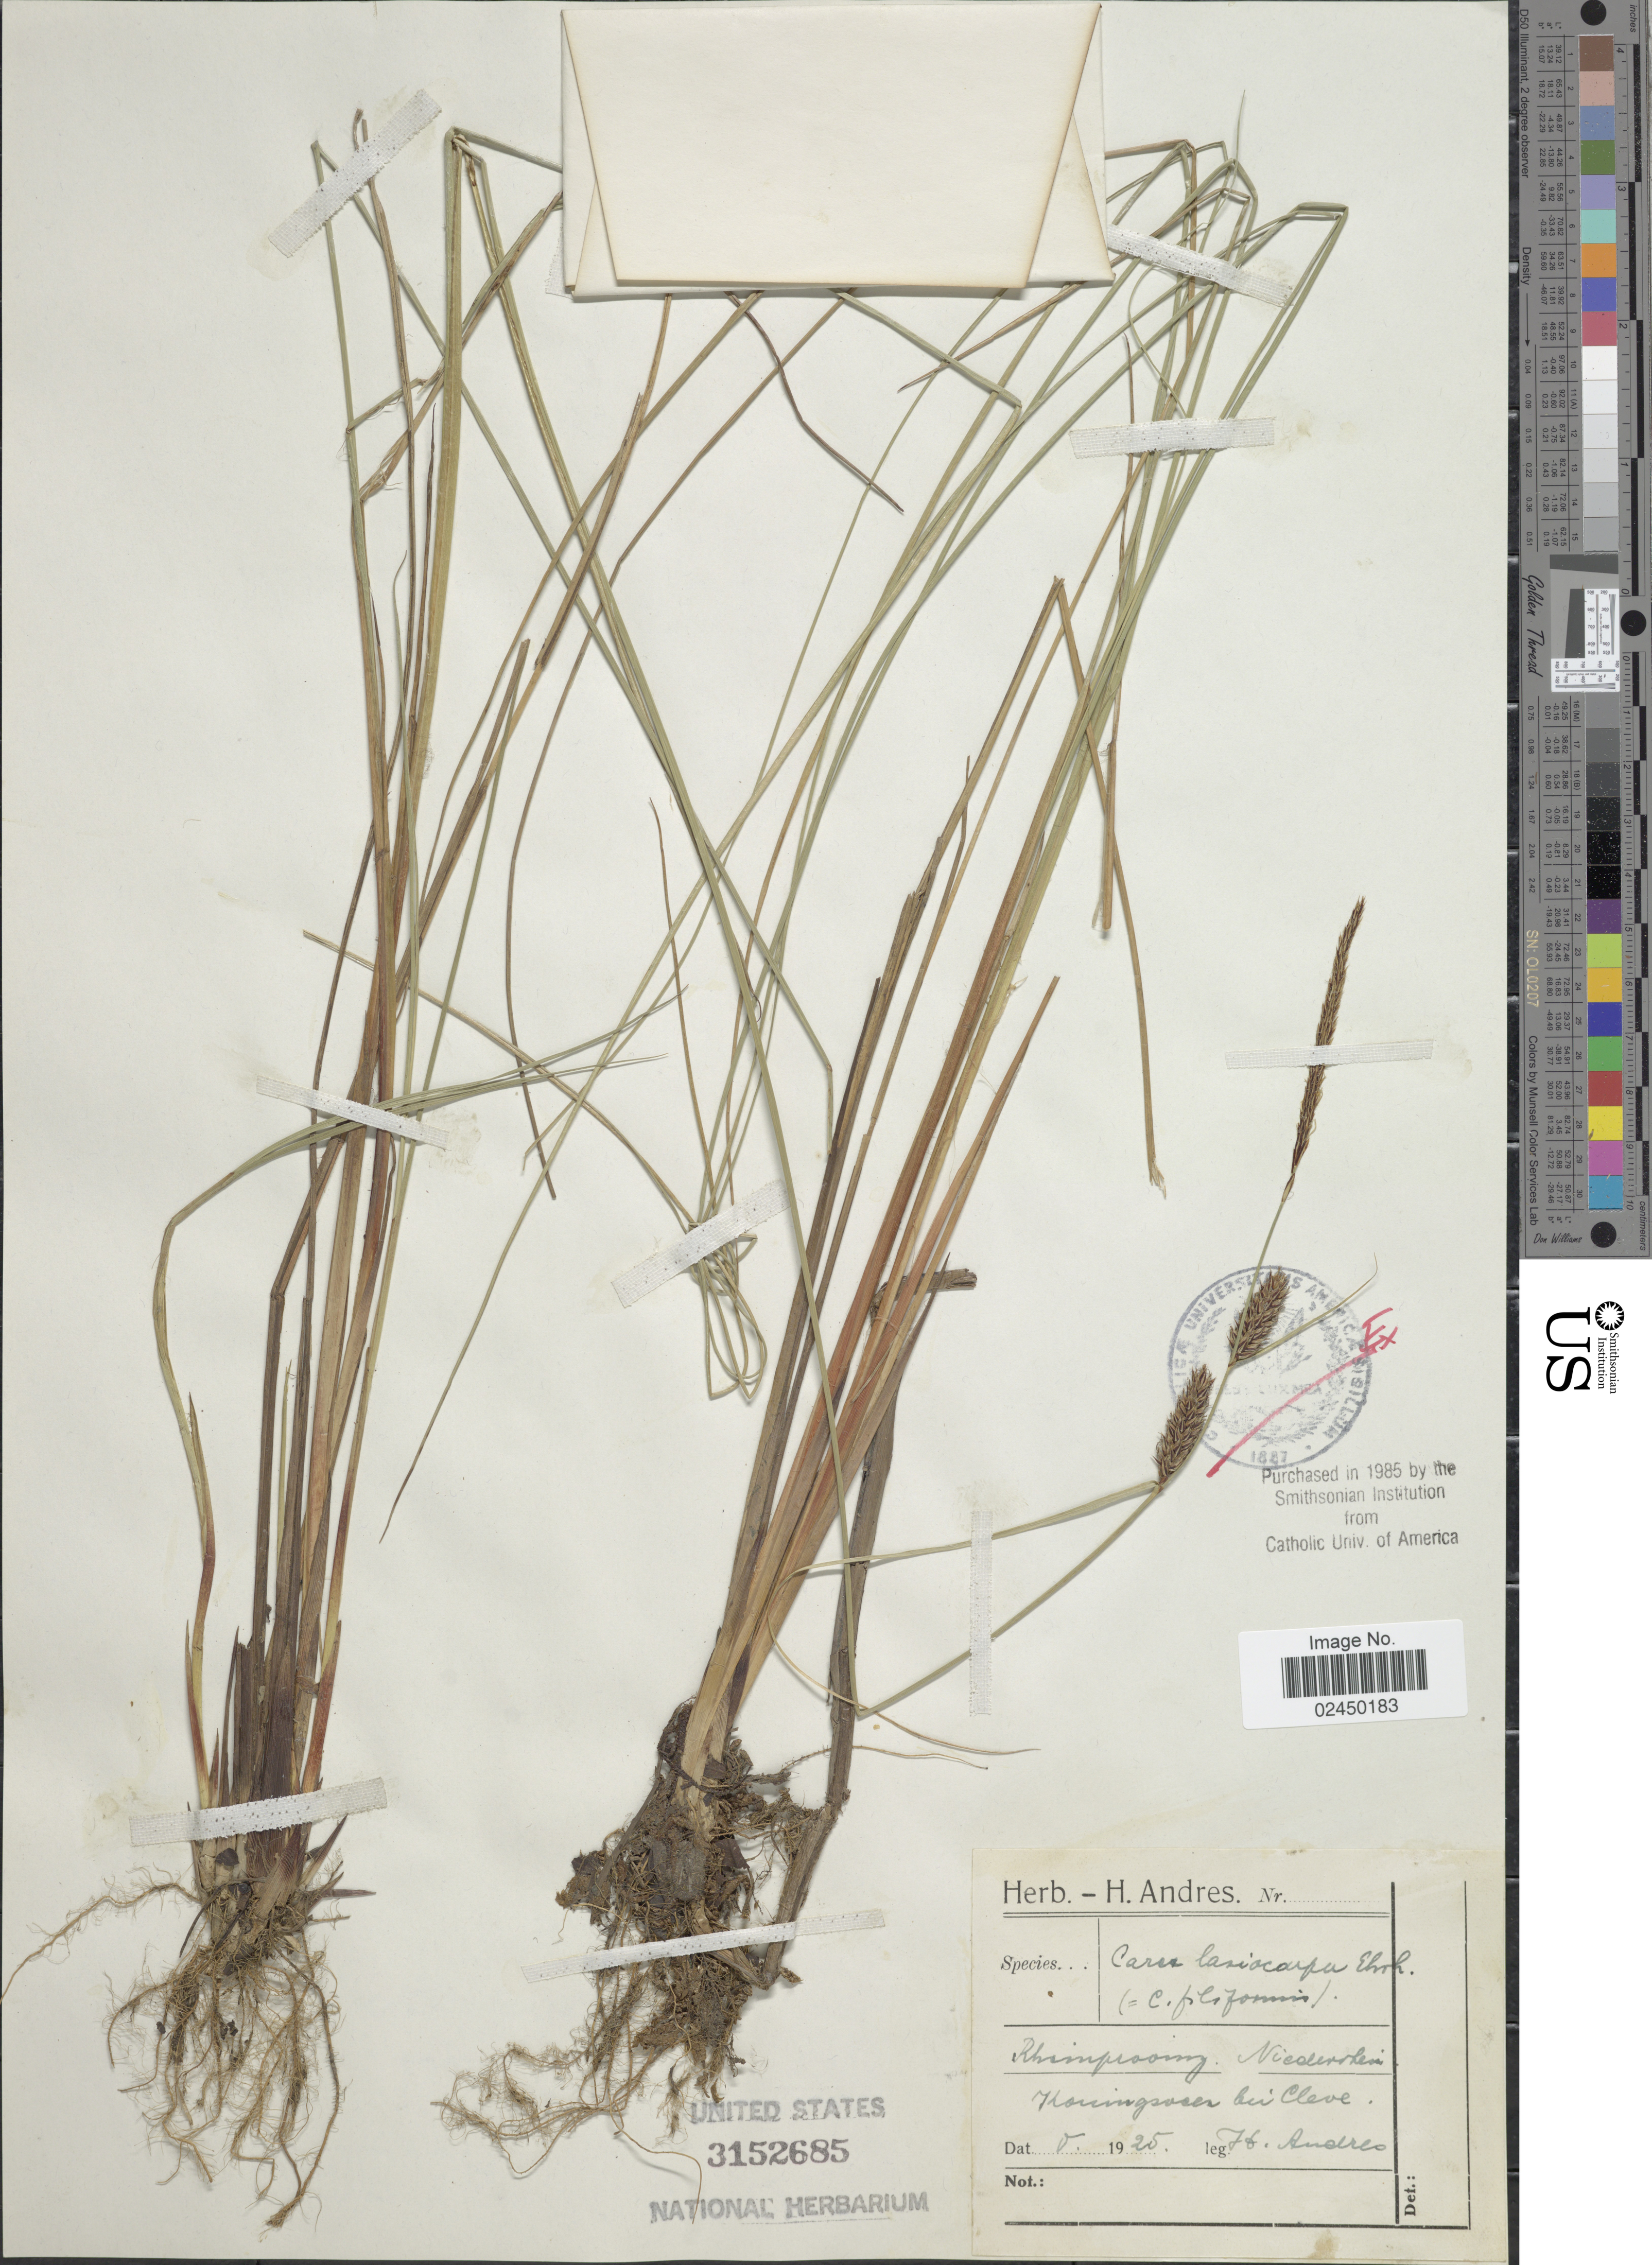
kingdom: Plantae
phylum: Tracheophyta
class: Liliopsida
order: Poales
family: Cyperaceae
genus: Carex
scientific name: Carex lasiocarpa var. lasiocarpa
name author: Ehrh.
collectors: H. Andres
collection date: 1925-05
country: Germany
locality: Rhim [illegible text], Niederheim, Koningsvser [interpreted] bei Cleve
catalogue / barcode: US 3152685